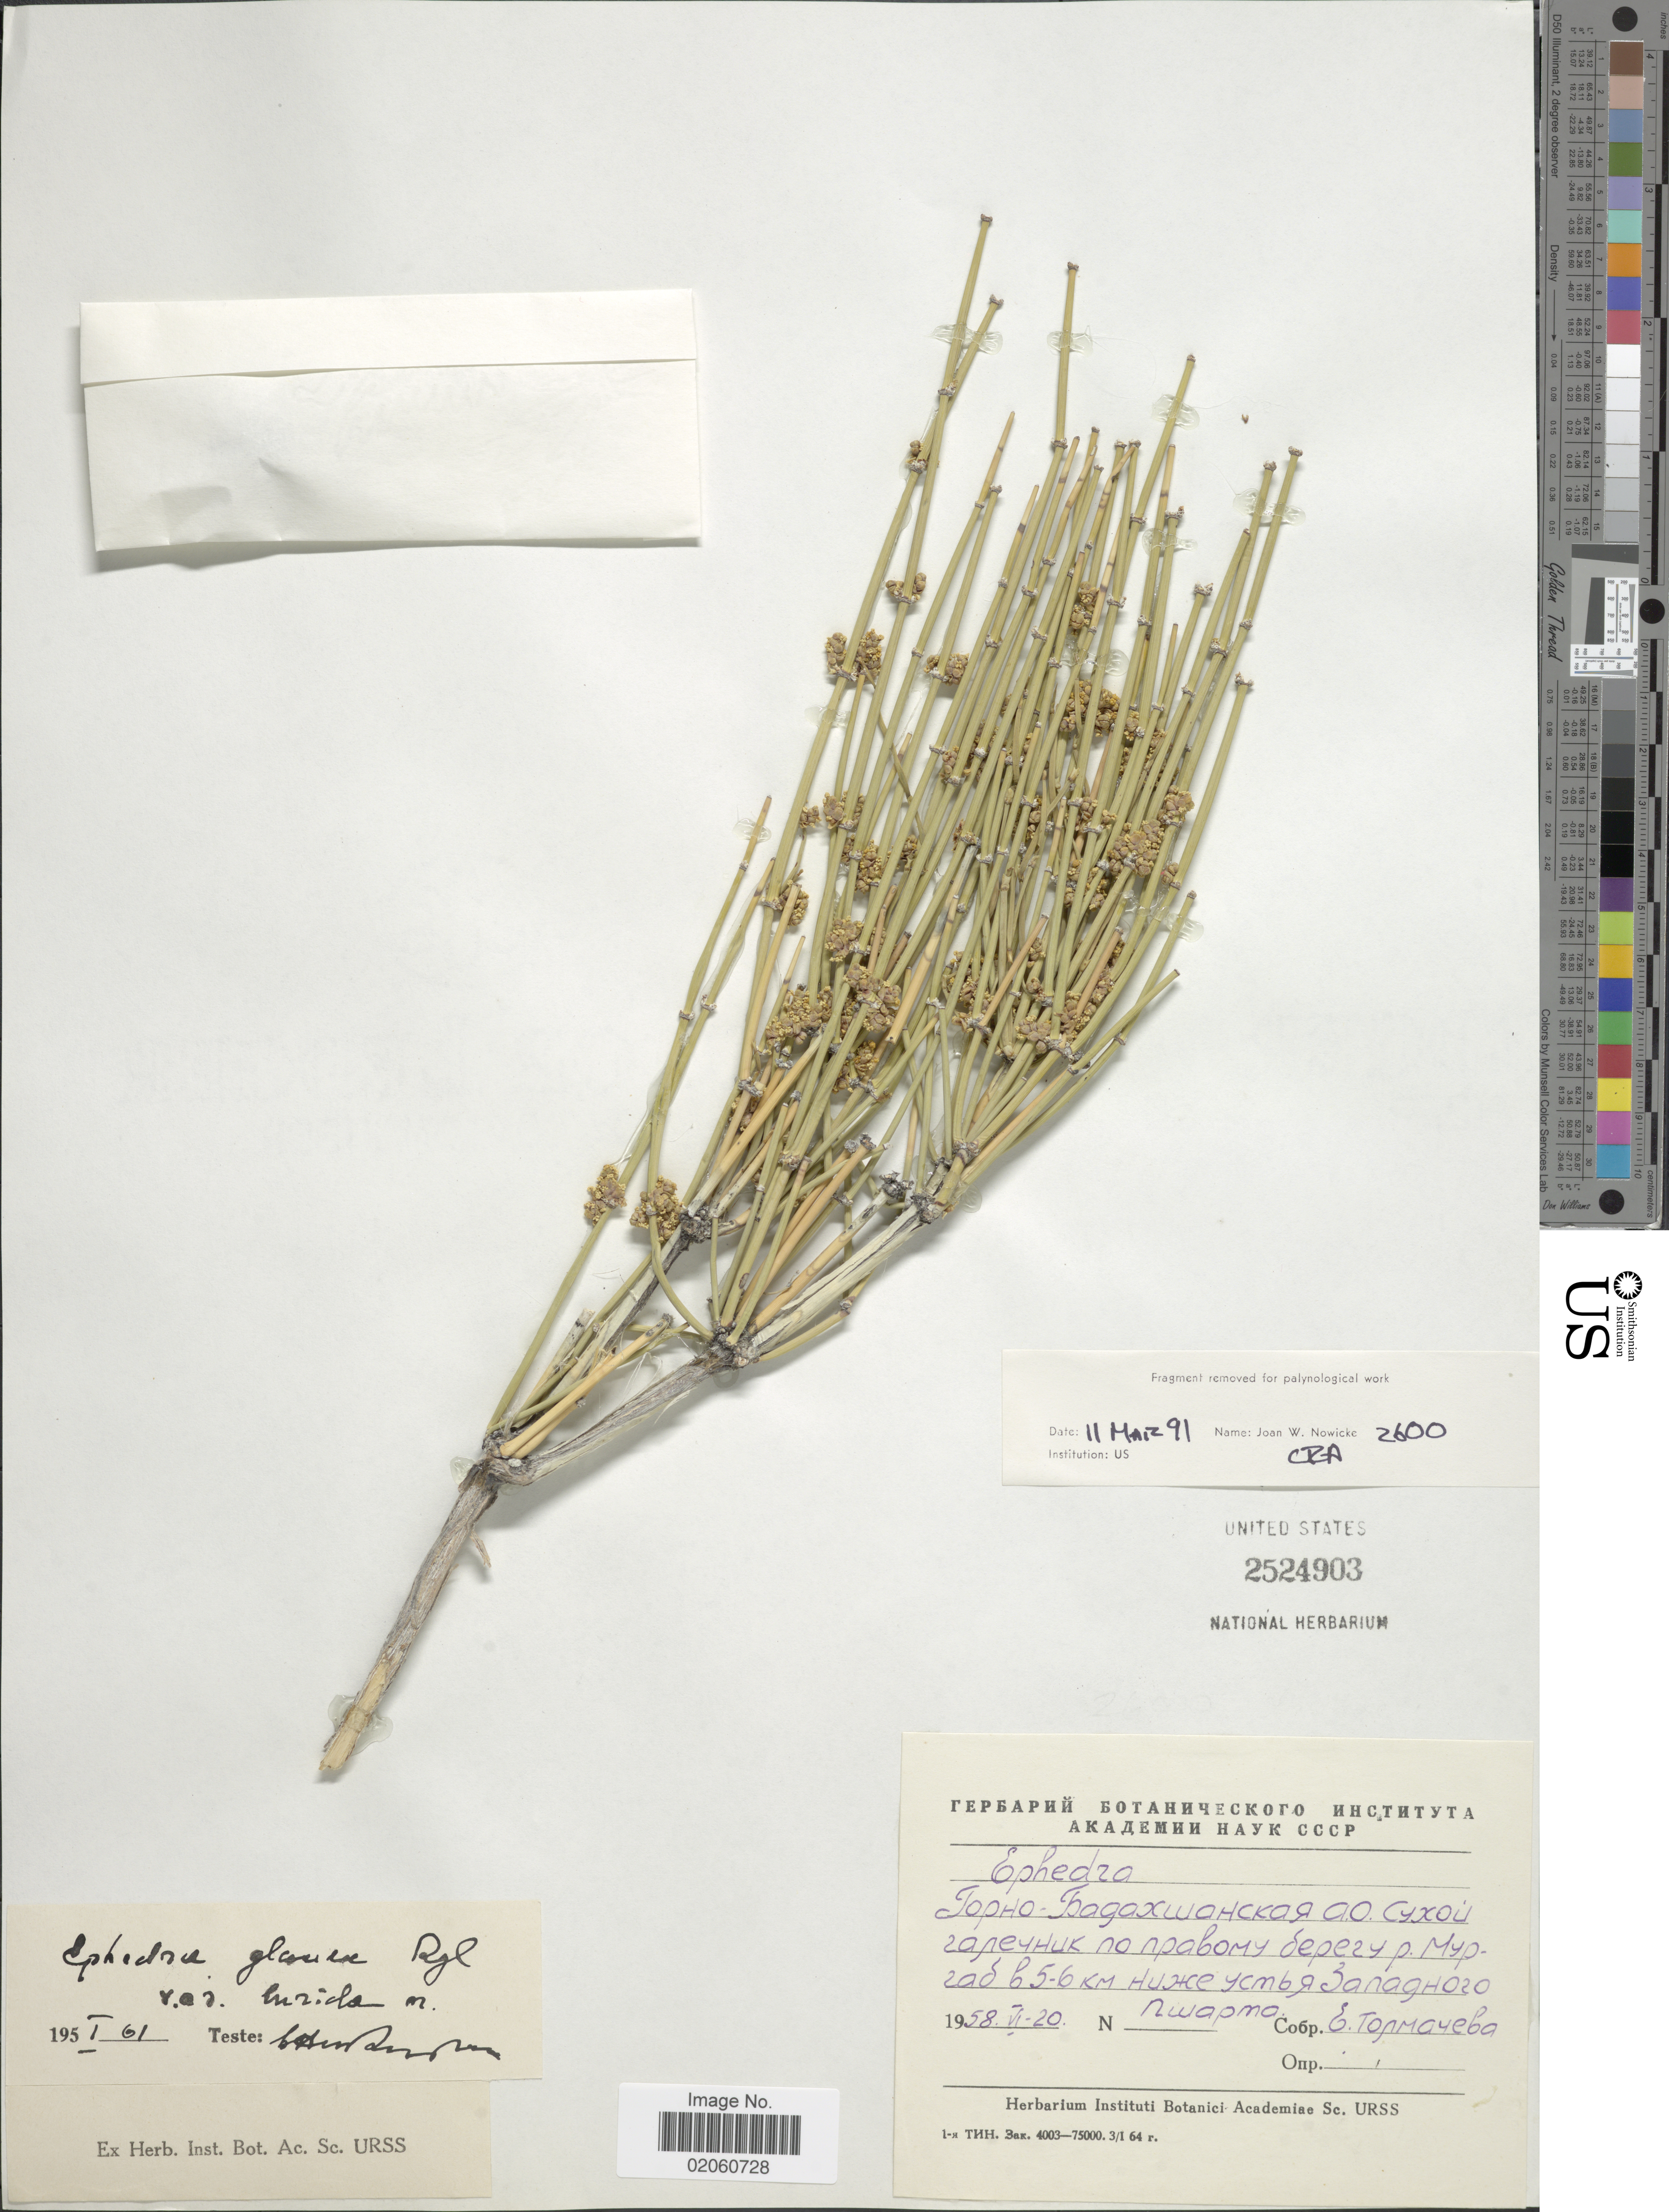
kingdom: Plantae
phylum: Tracheophyta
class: Gnetopsida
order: Ephedrales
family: Ephedraceae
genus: Ephedra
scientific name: Ephedra glauca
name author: Regel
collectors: E. Tolmacheva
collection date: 1958-06-20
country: Tajikistan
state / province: Gorno-Badakhstan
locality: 5-6 km W Pshart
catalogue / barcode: US 2524903